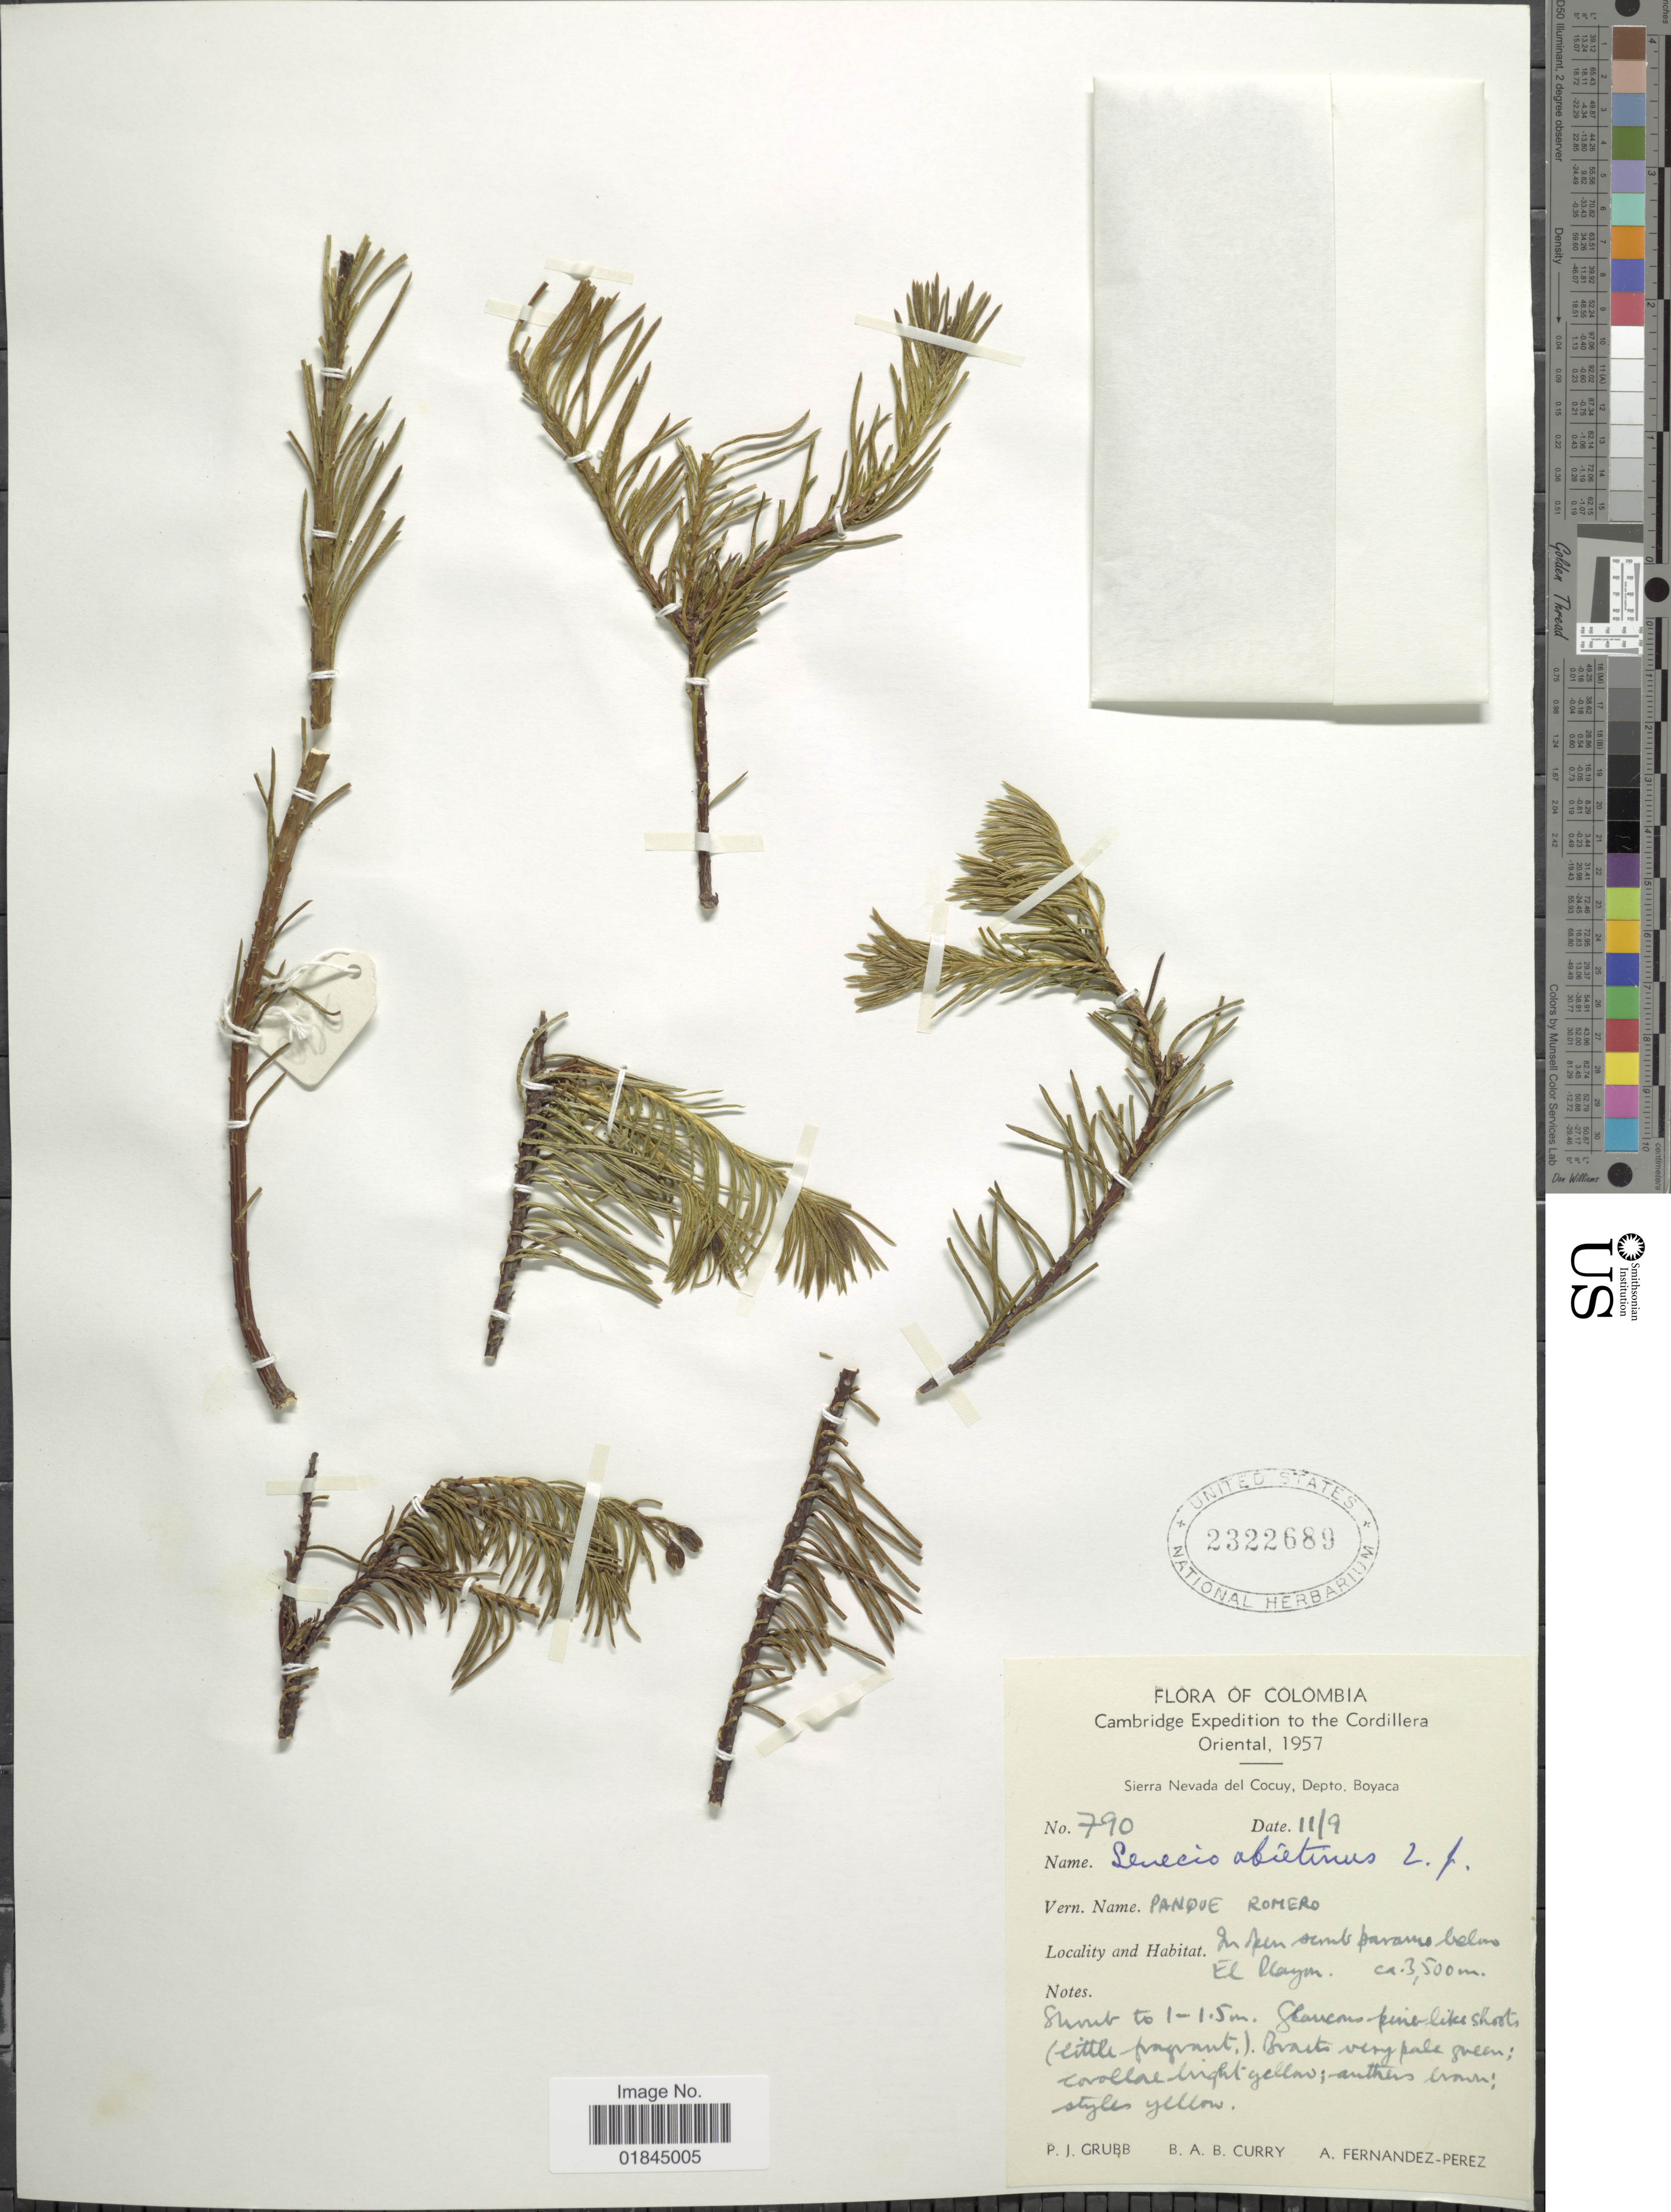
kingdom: Plantae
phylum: Tracheophyta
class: Magnoliopsida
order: Asterales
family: Asteraceae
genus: Pentacalia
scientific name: Pentacalia abietina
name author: (Willd. ex Wedd.) Cuatrec.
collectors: P. J. Grubb, B. A. B. Curry & A. Fernández-Pérez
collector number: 790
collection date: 1957-09-11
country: Colombia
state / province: Boyacá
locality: Sierra Nevada del Cocuy, below El Playon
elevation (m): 3500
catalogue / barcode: US 2322689